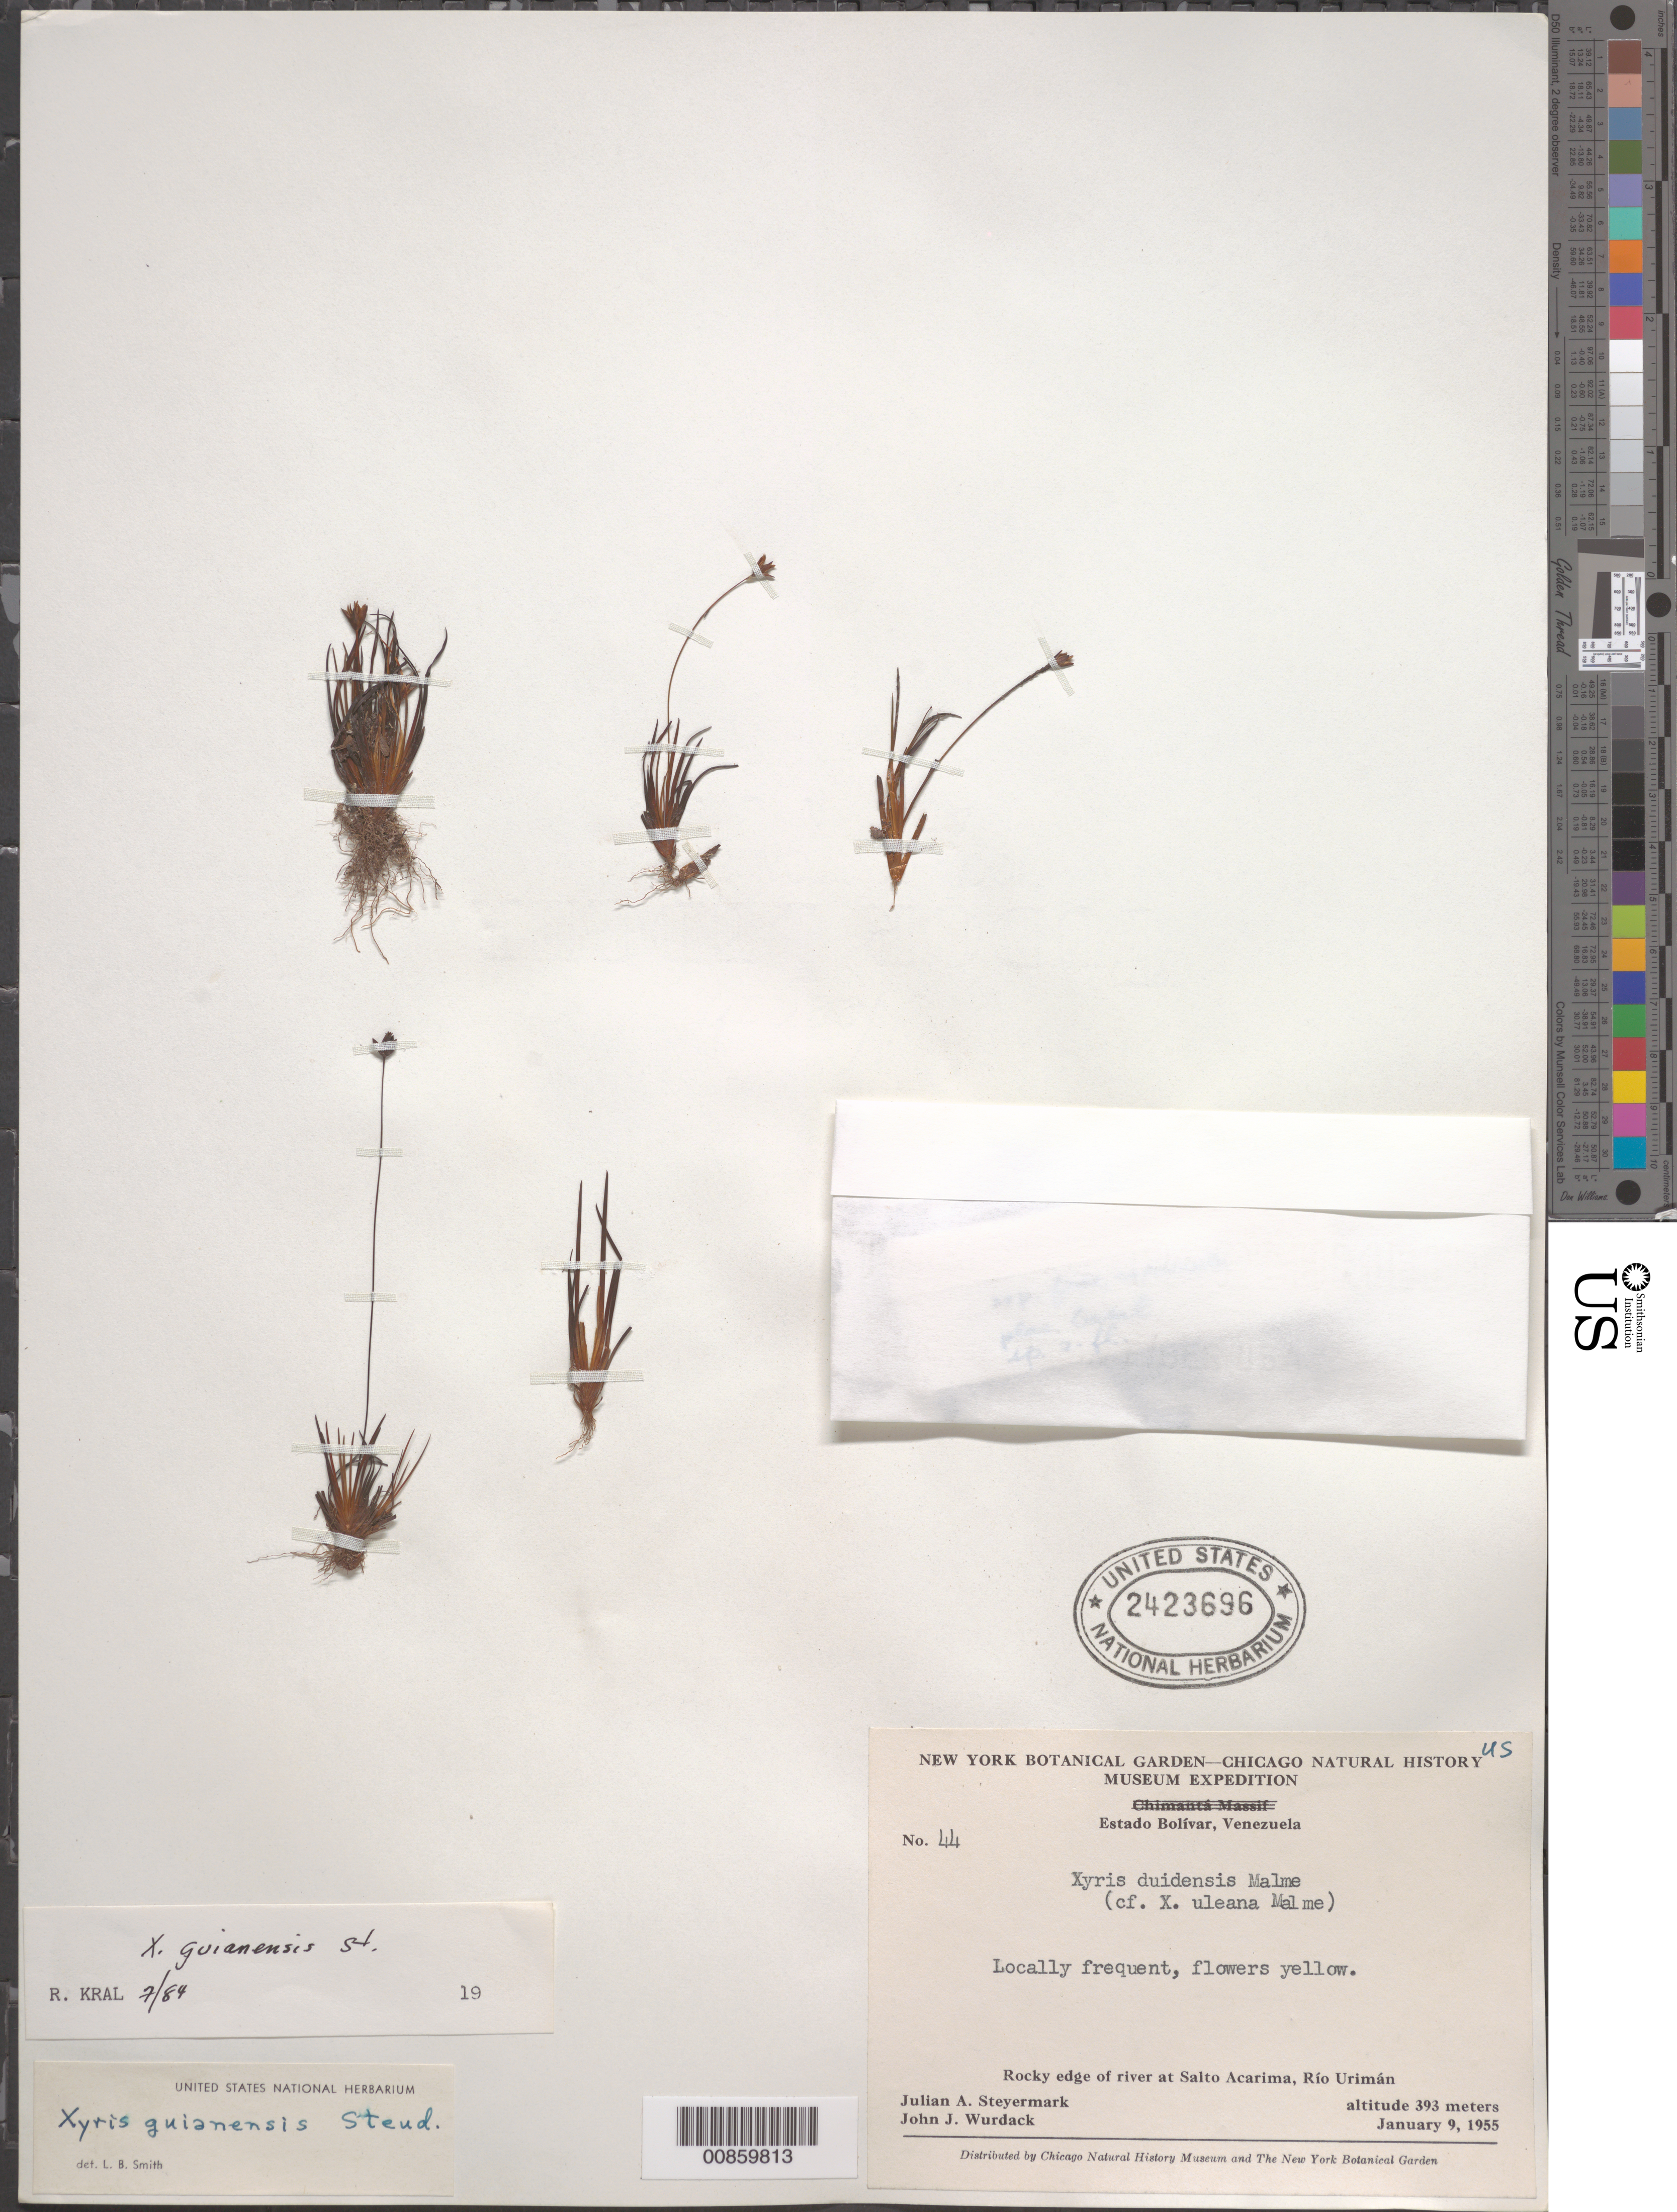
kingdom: Plantae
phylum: Tracheophyta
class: Liliopsida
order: Poales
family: Xyridaceae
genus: Xyris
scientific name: Xyris guianensis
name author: Steud.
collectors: J. Steyermark & J. J. Wurdack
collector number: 44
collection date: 1955-01-09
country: Venezuela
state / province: Bolivar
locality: Rocky edge of river at Salto Acarima, Río Urimán.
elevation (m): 393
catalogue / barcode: US 2423696